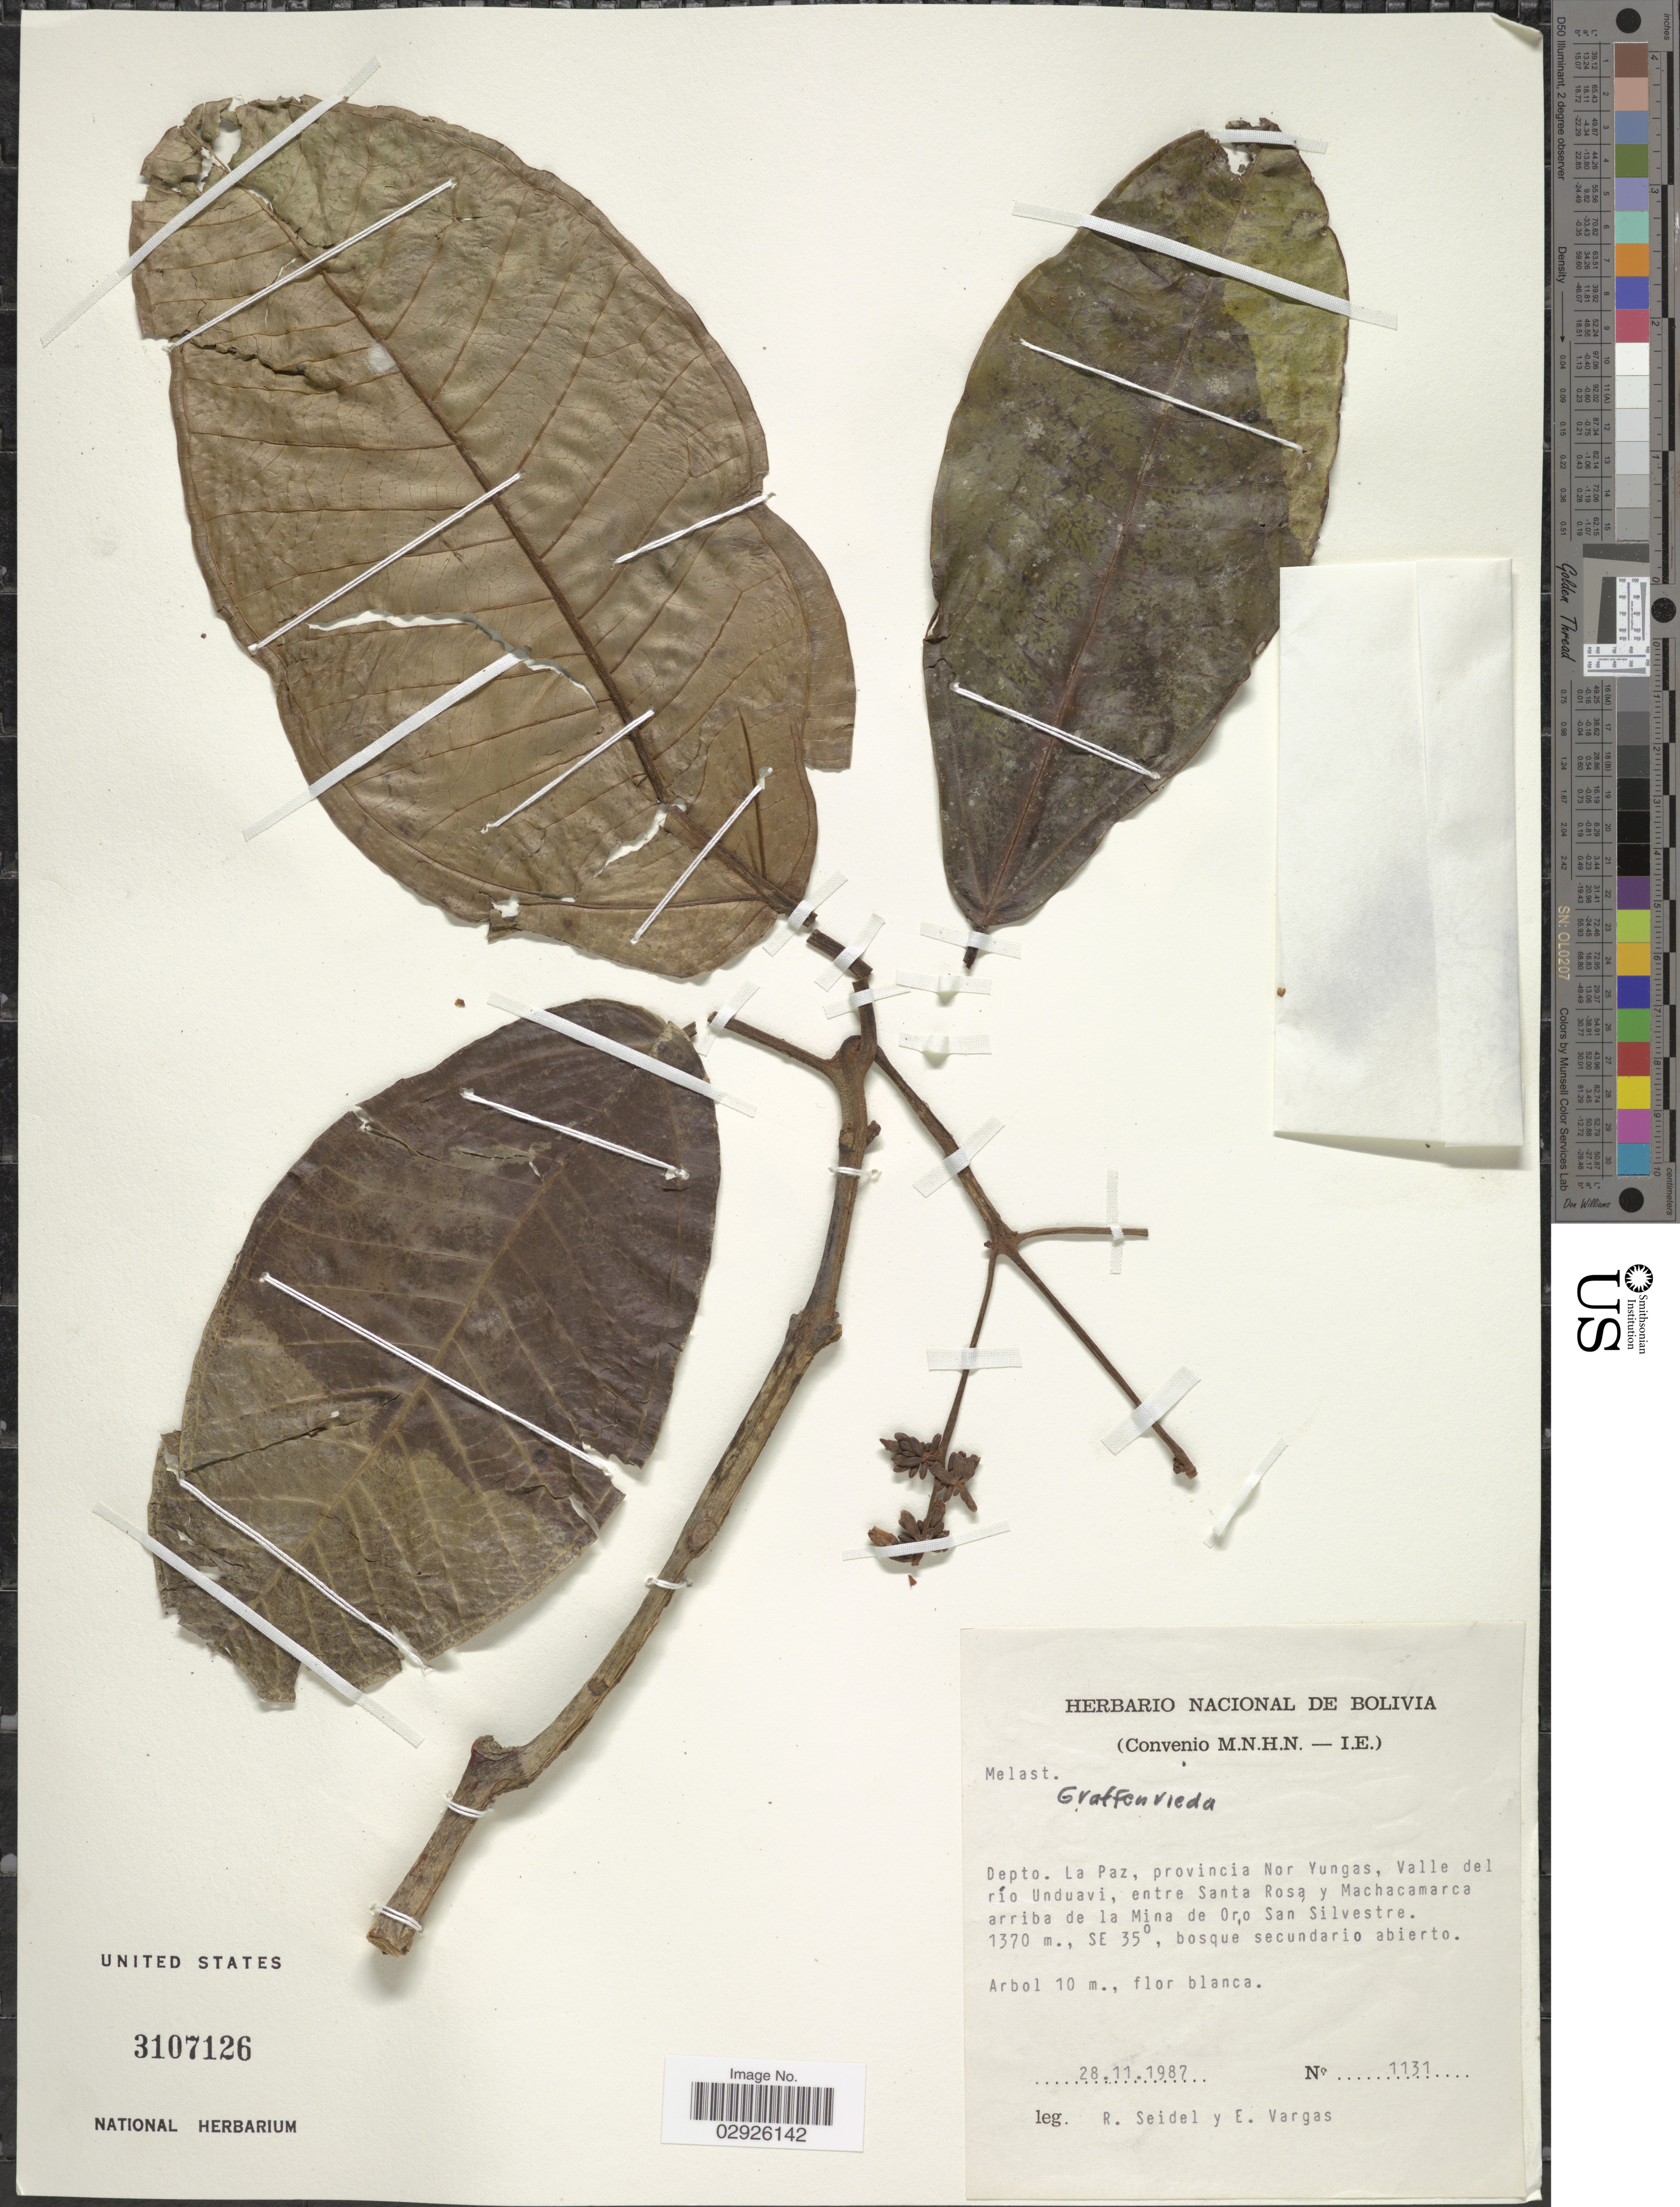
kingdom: Plantae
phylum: Tracheophyta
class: Magnoliopsida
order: Myrtales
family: Melastomataceae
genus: Graffenrieda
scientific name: Graffenrieda sp.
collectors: R. Seidel & E. Vargas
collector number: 1131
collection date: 1987-11-28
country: Bolivia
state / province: La Paz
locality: Depto. La Paz, provincia Nor Yungas, Valle del río Unduavi, entre Santa Rosa y Machacamarca arriba de la Mina de Oro San Silvestre. SE 35°.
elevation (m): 1370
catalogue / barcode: US 3107126